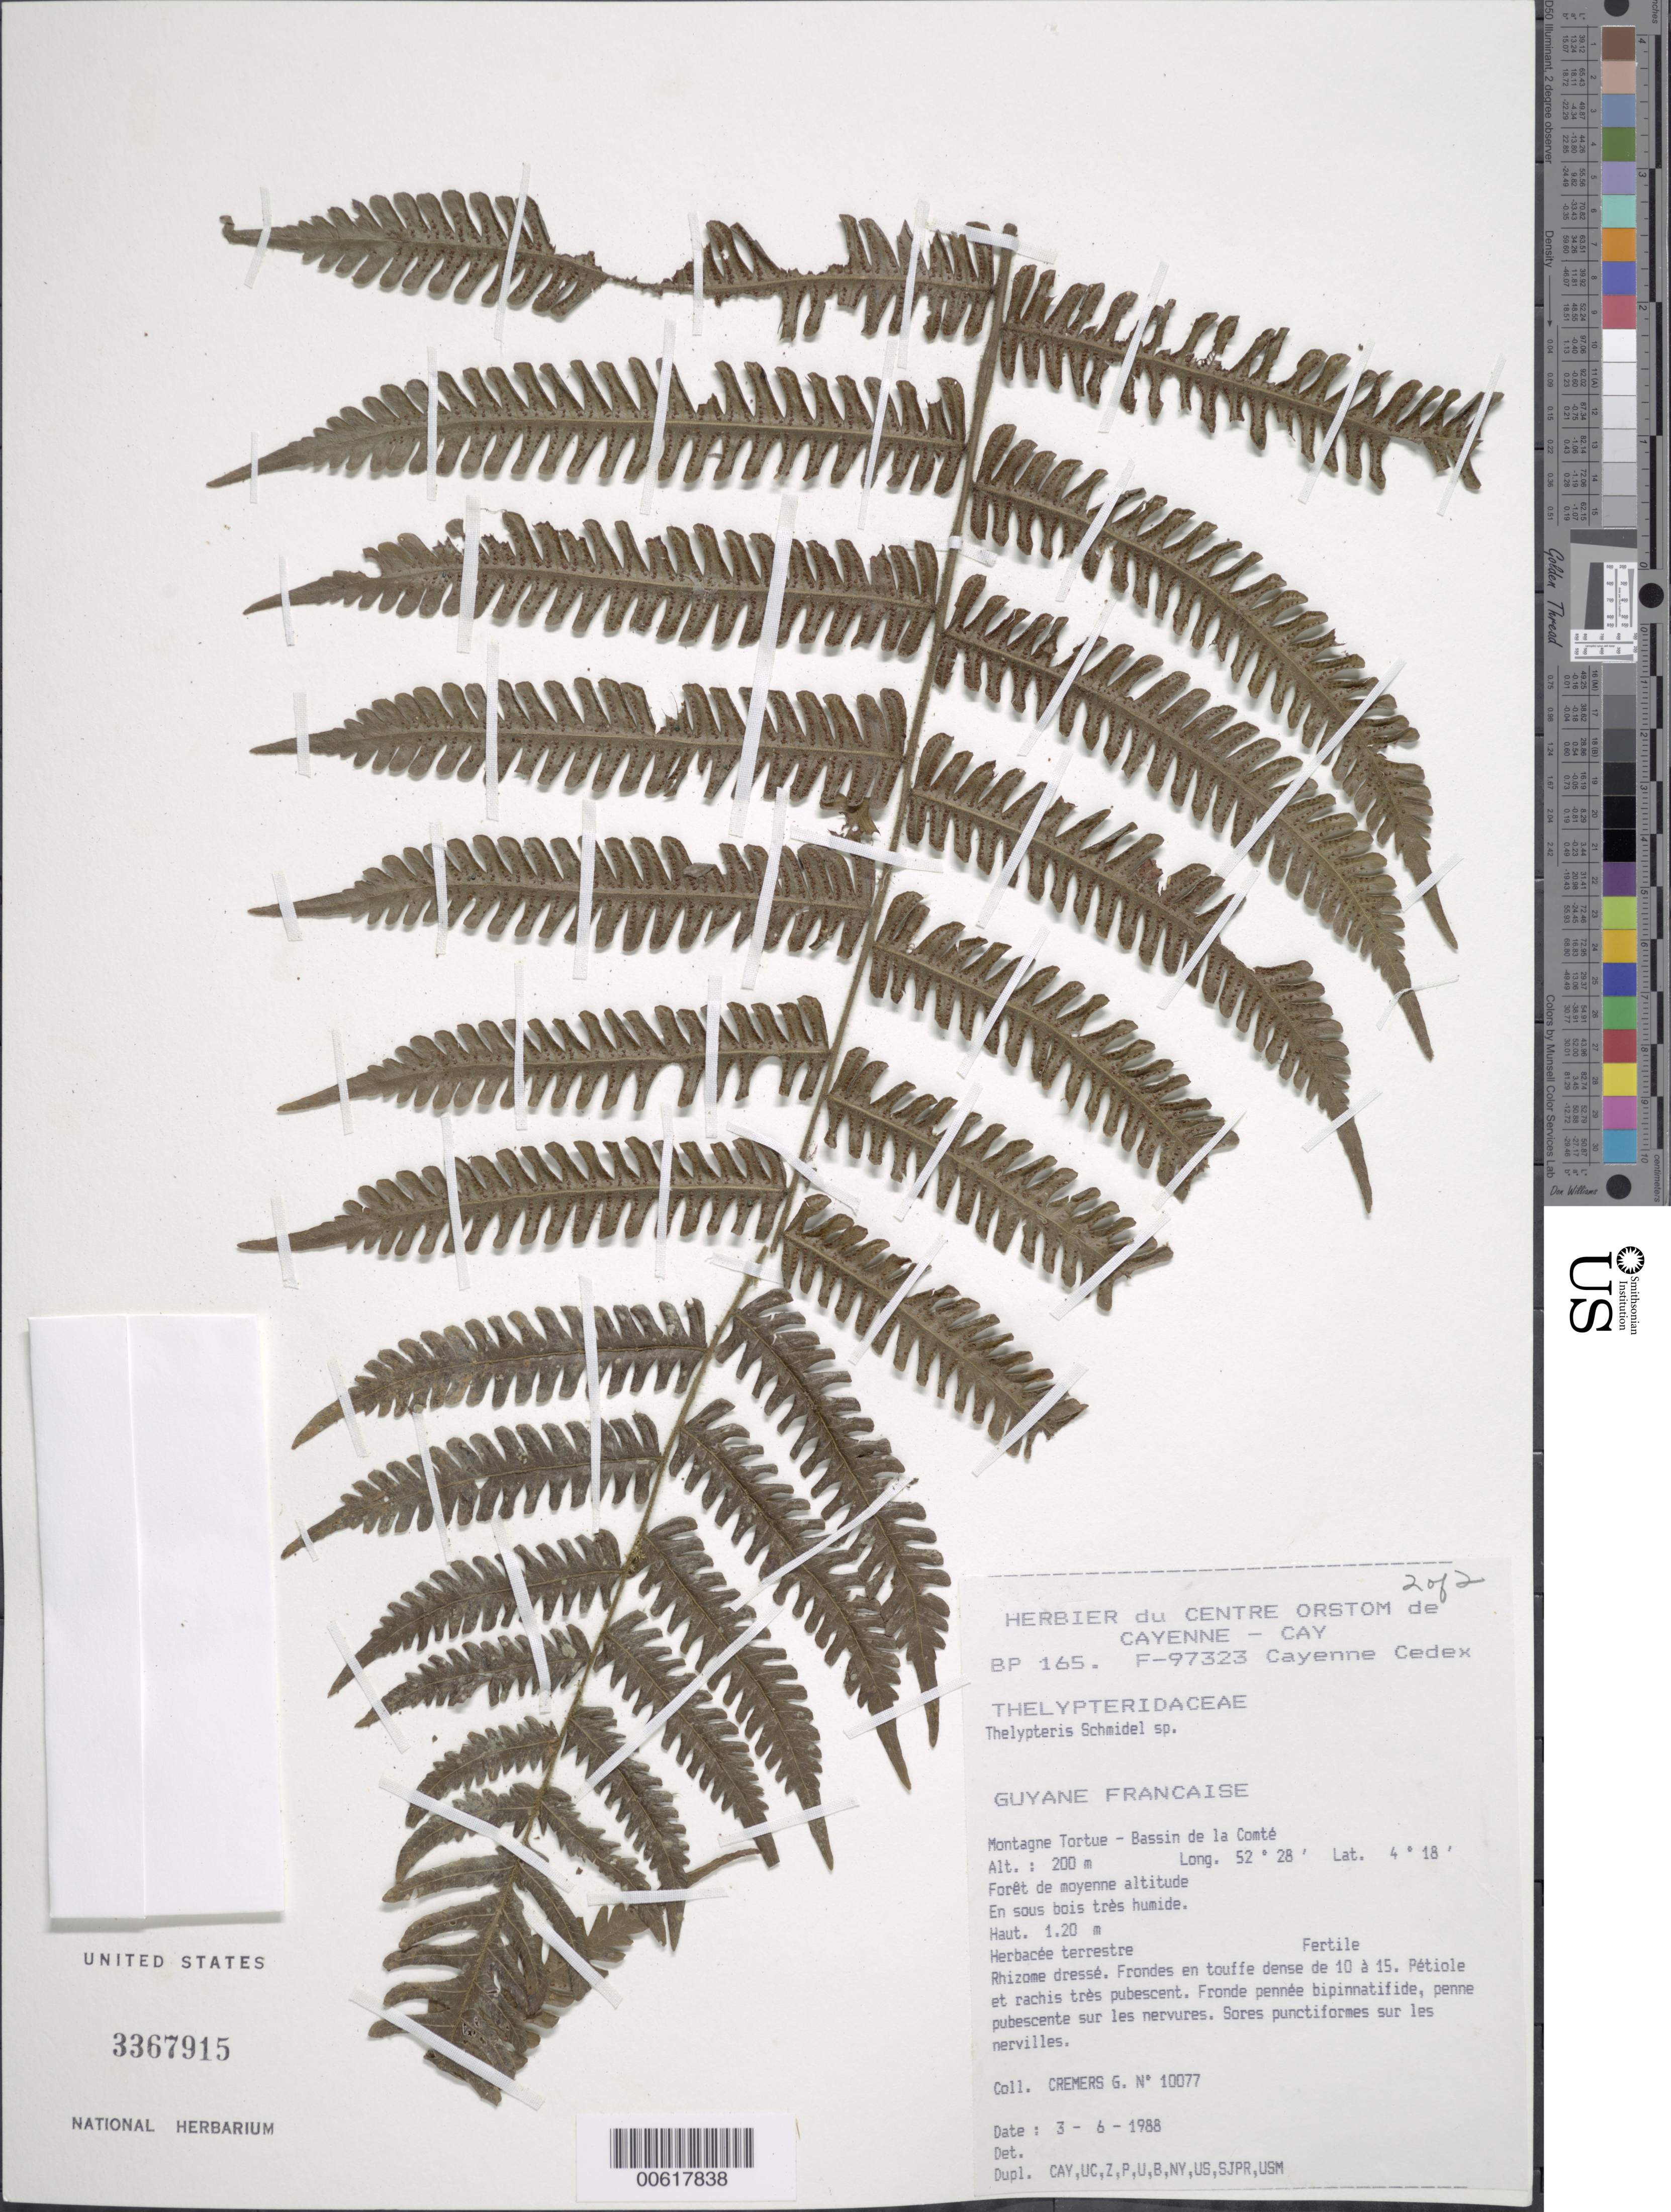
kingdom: Plantae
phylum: Tracheophyta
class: Polypodiopsida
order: Polypodiales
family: Thelypteridaceae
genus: Amauropelta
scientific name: Amauropelta sp.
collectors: G. Cremers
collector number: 10077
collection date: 1988-06-03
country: French Guiana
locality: Montagne Tortue- Bassin de la Comte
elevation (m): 200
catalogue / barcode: US 3367915